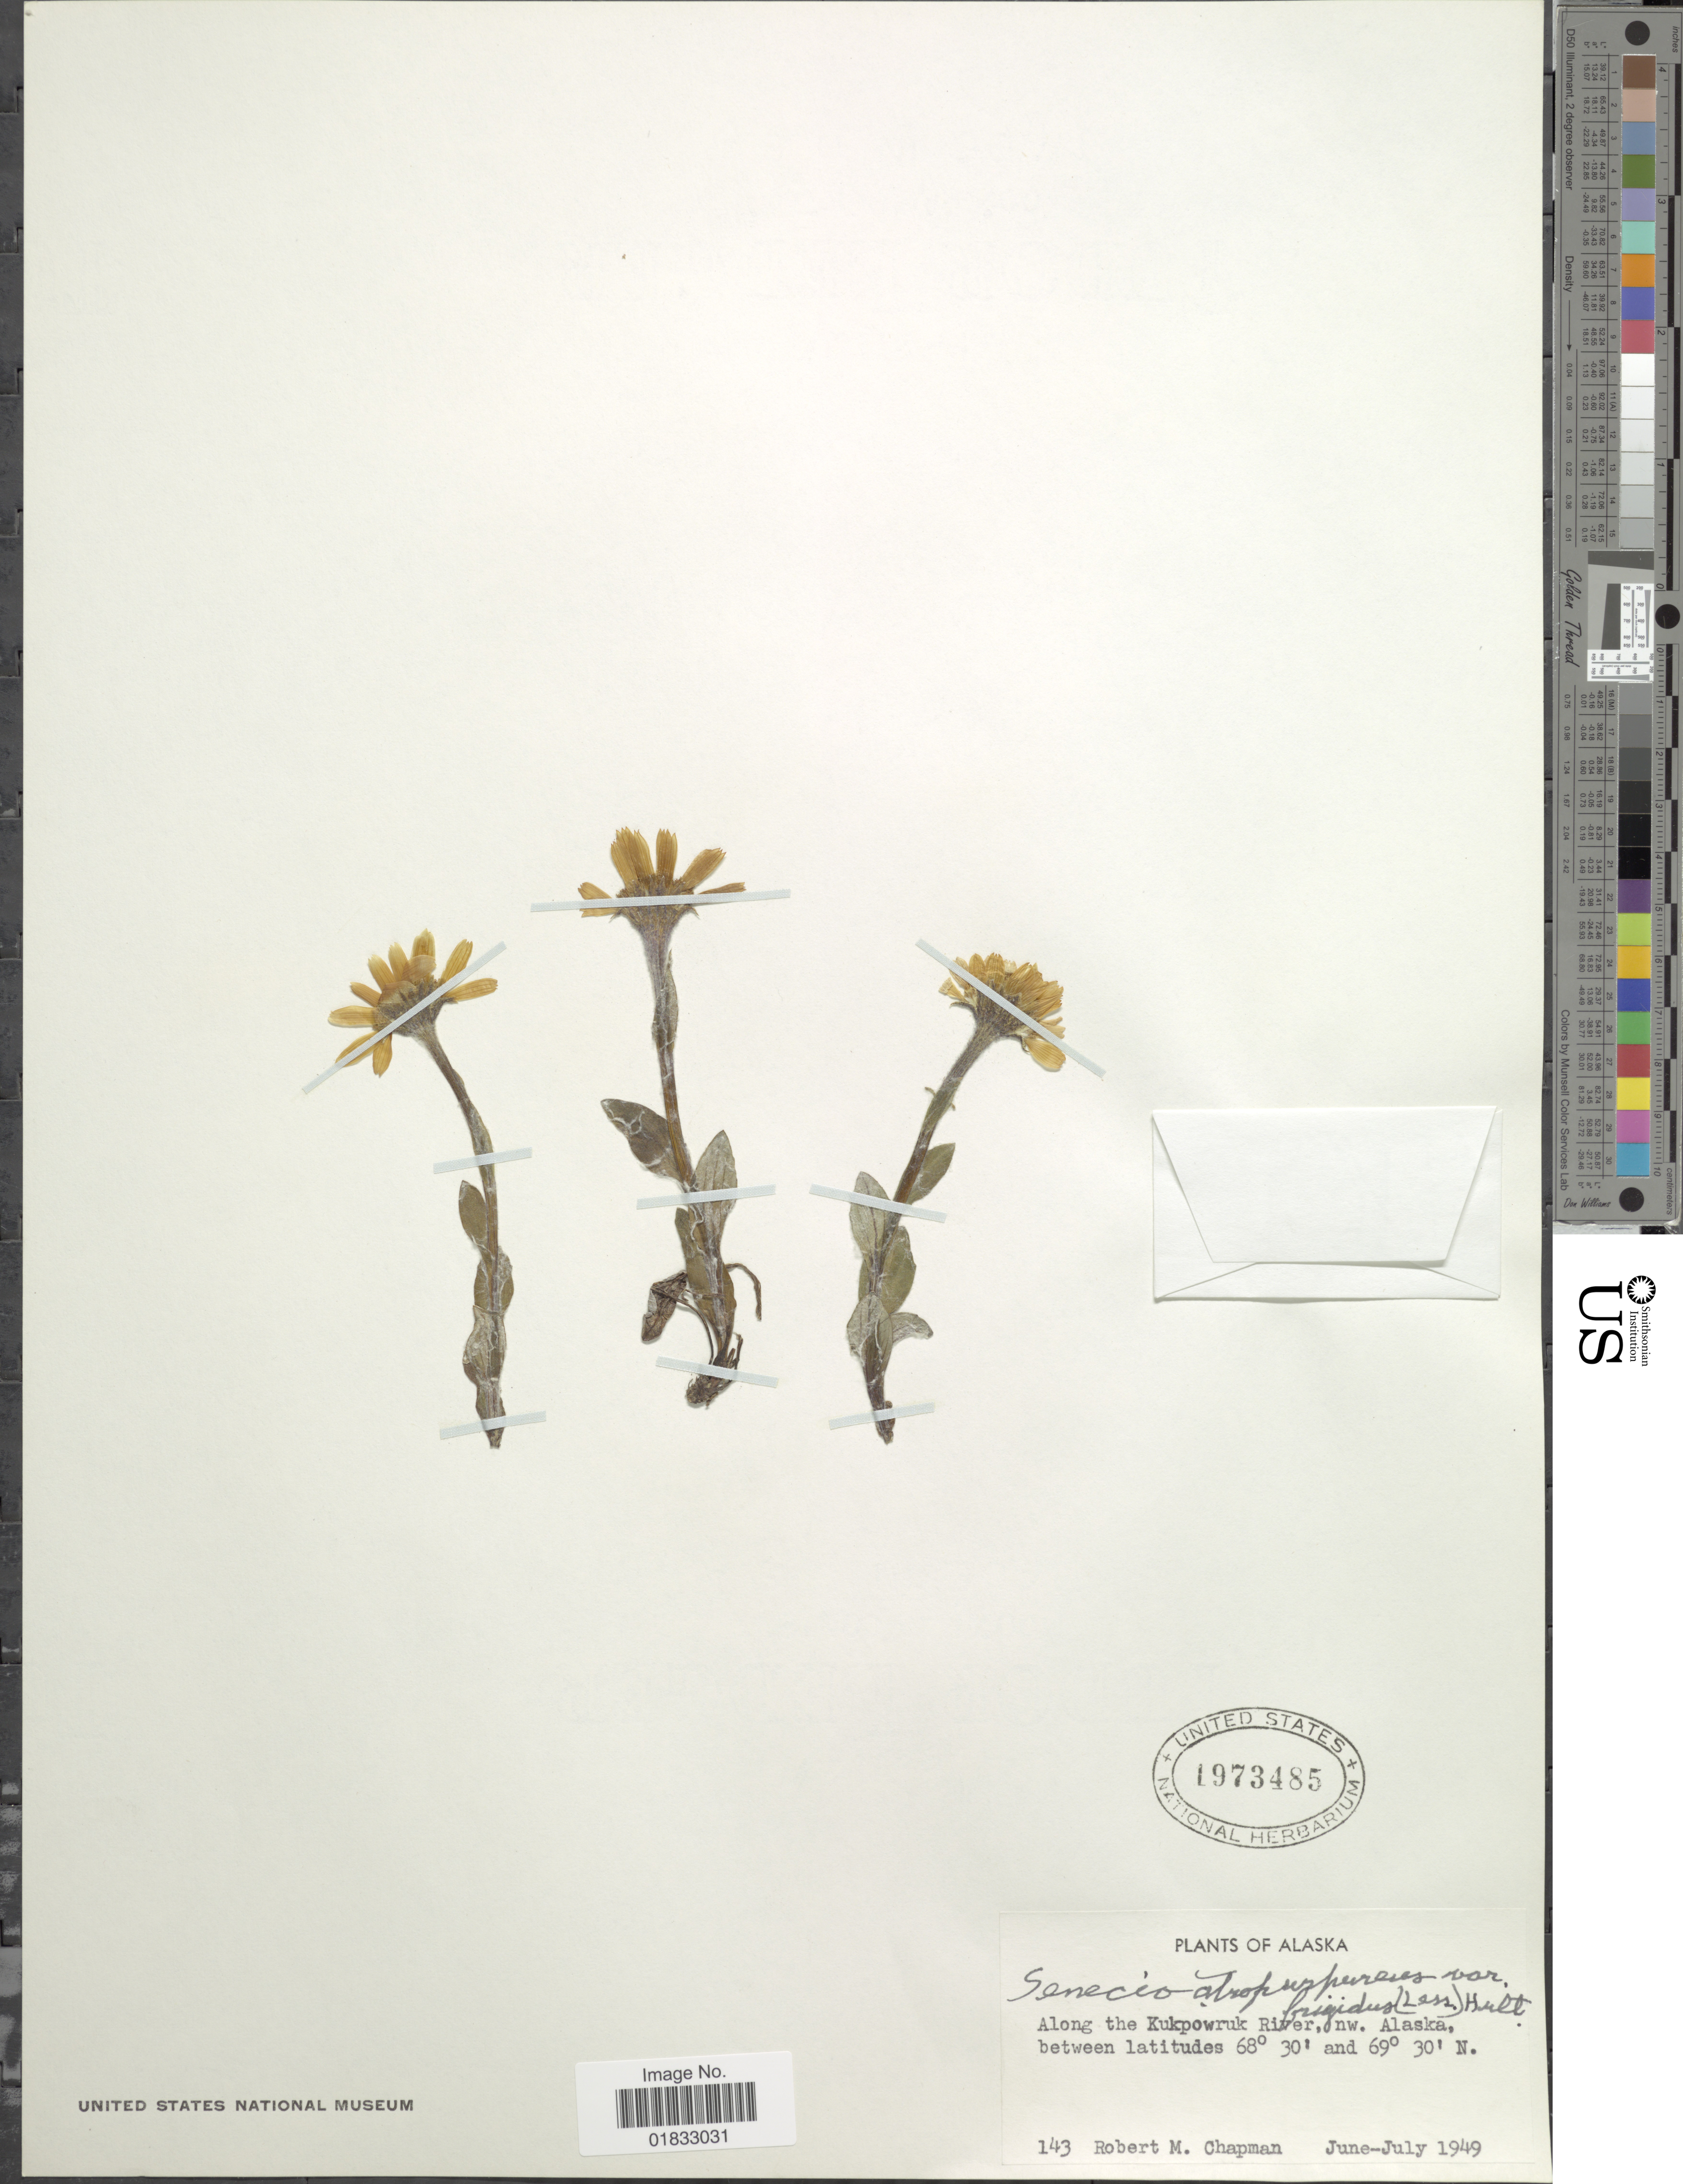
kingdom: Plantae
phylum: Tracheophyta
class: Magnoliopsida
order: Asterales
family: Asteraceae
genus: Tephroseris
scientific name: Tephroseris frigida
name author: (Richardson) Holub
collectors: R. M. Chapman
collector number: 143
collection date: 1949-06/1949-07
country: United States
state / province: Alaska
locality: Along the Kukpowruk River, nw. Alaska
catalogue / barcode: US 1973485